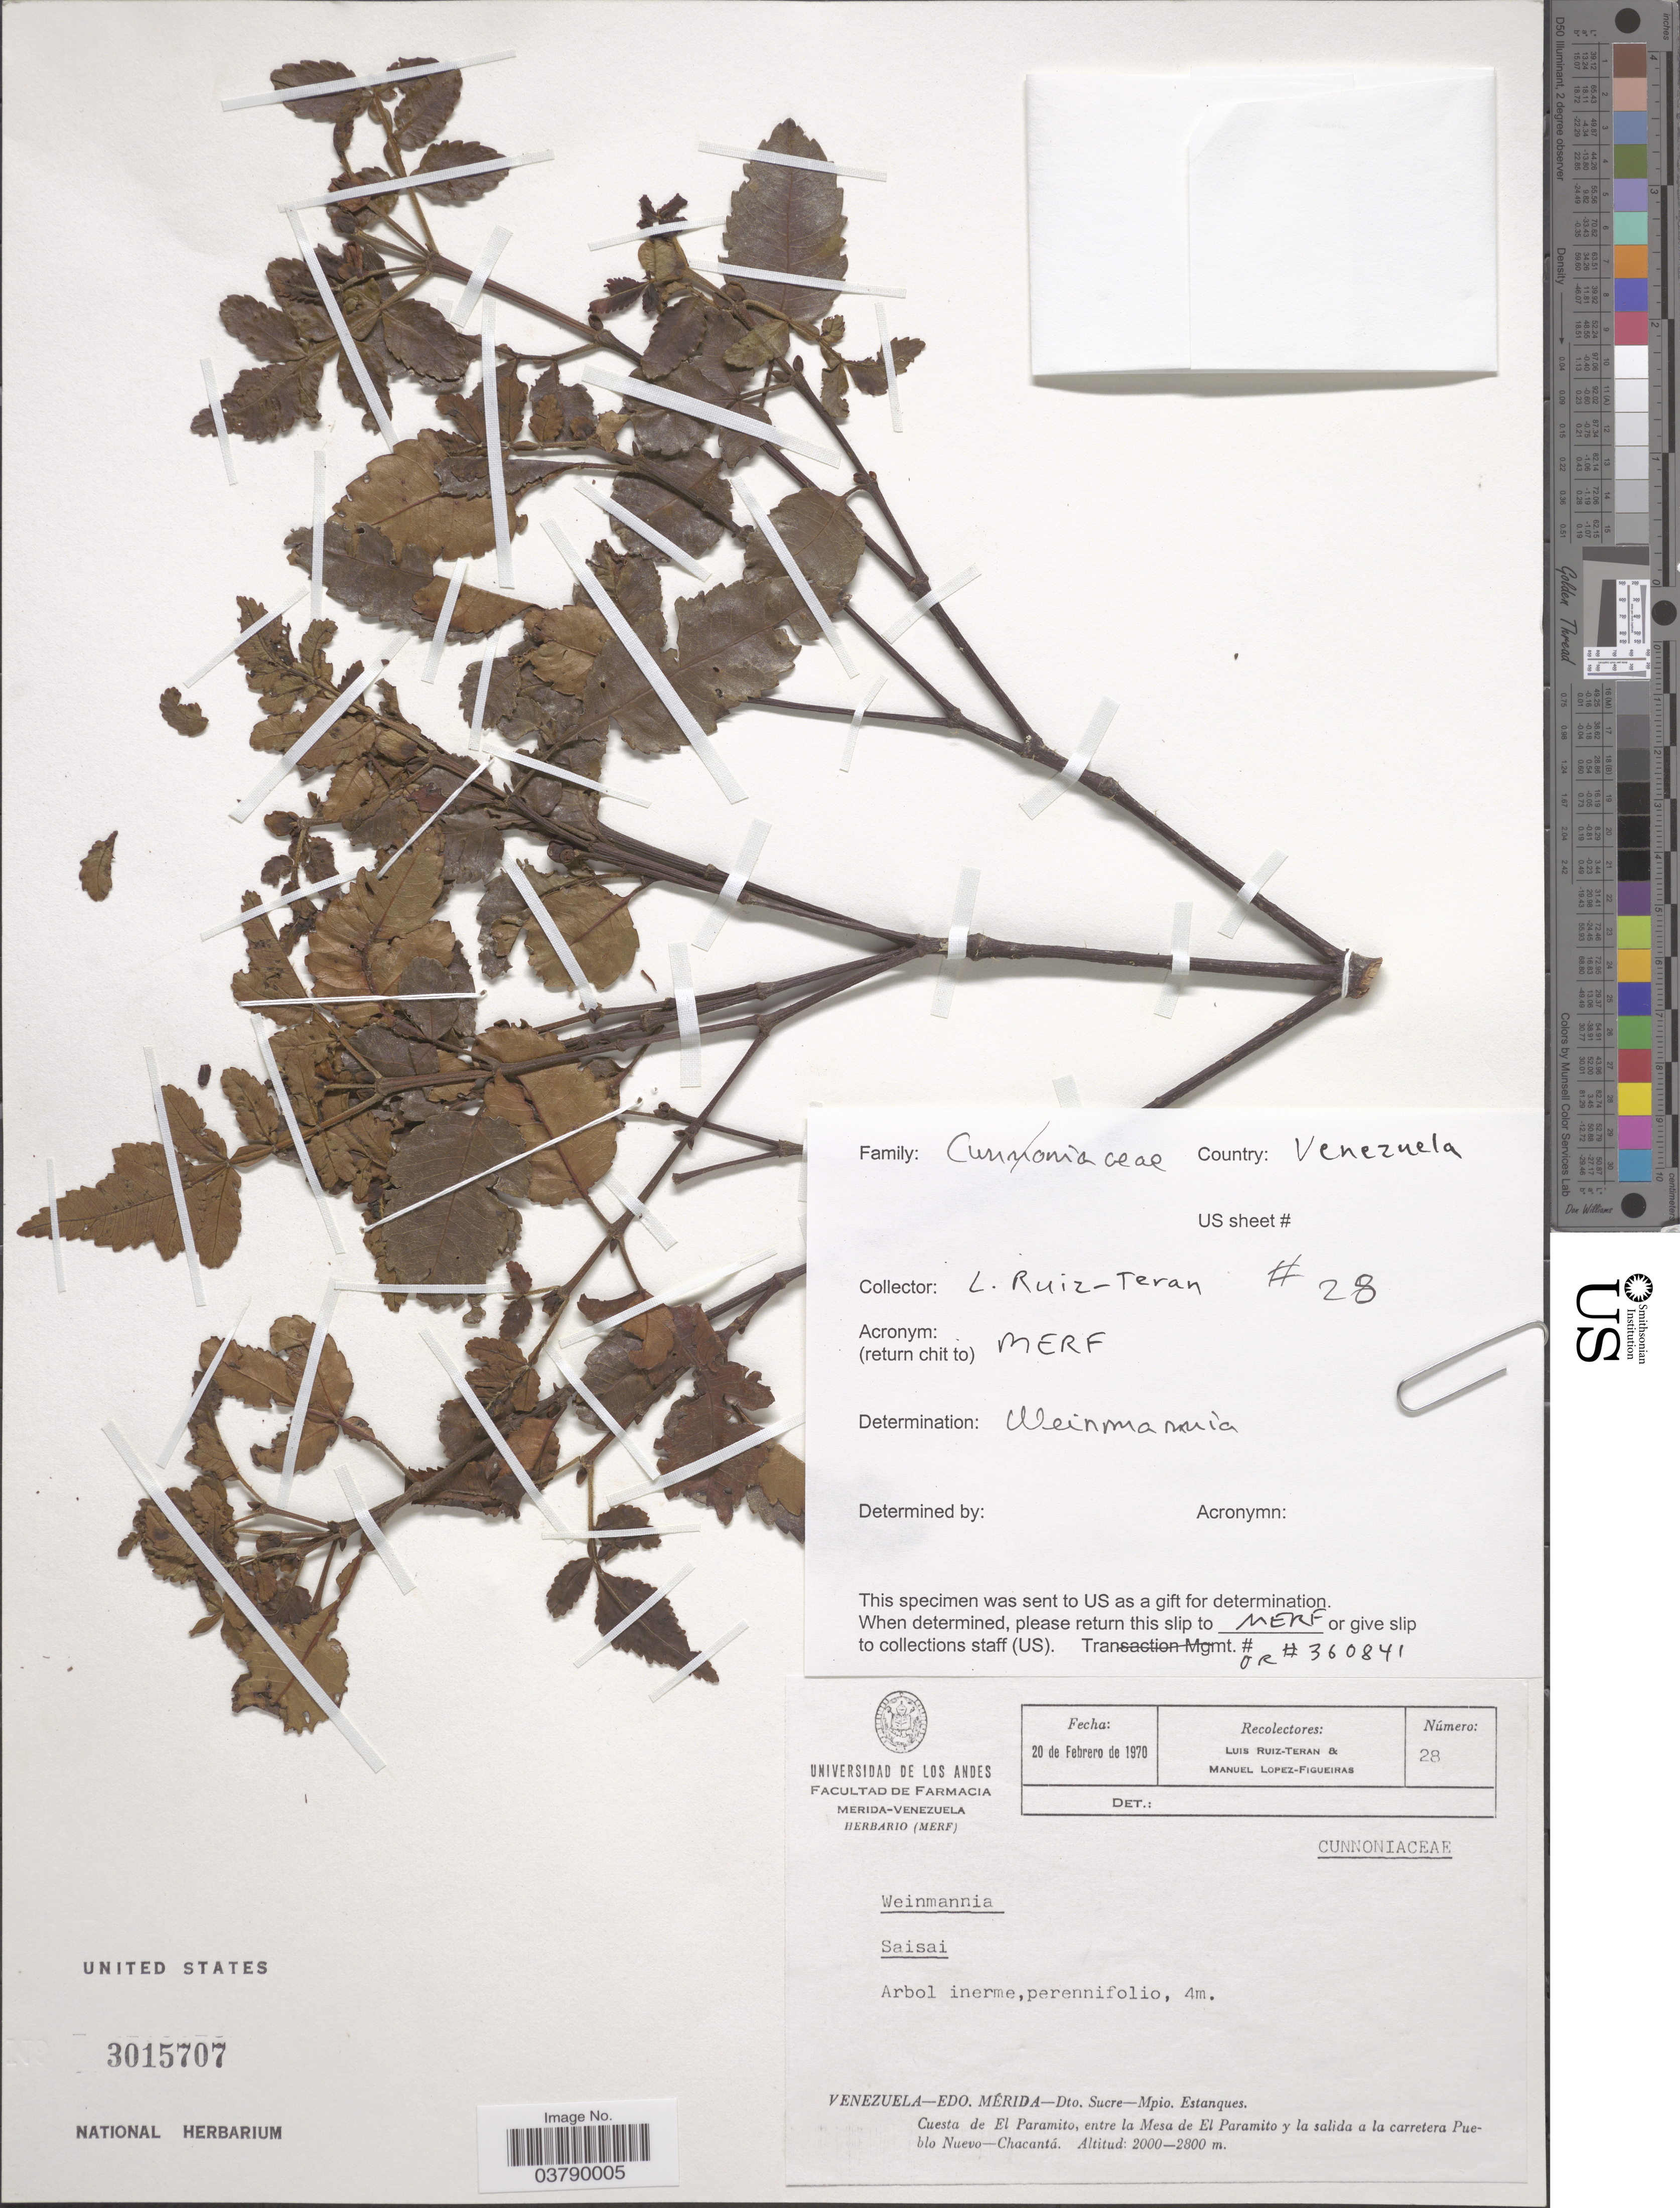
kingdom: Plantae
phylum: Tracheophyta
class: Magnoliopsida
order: Oxalidales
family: Cunoniaceae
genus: Weinmannia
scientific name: Weinmannia sp.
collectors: L. E. Ruíz-Terán & M. López Figueiras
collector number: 28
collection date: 1970-02-20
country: Venezuela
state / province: Merida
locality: Dto. Sucre- mpio. Estanques. Cuesta de El Paramito, entre la Mesa de El Paramito y la salida a la carretera Pablo Nuevo- Chacantá.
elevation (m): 2000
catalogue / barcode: US 3015707